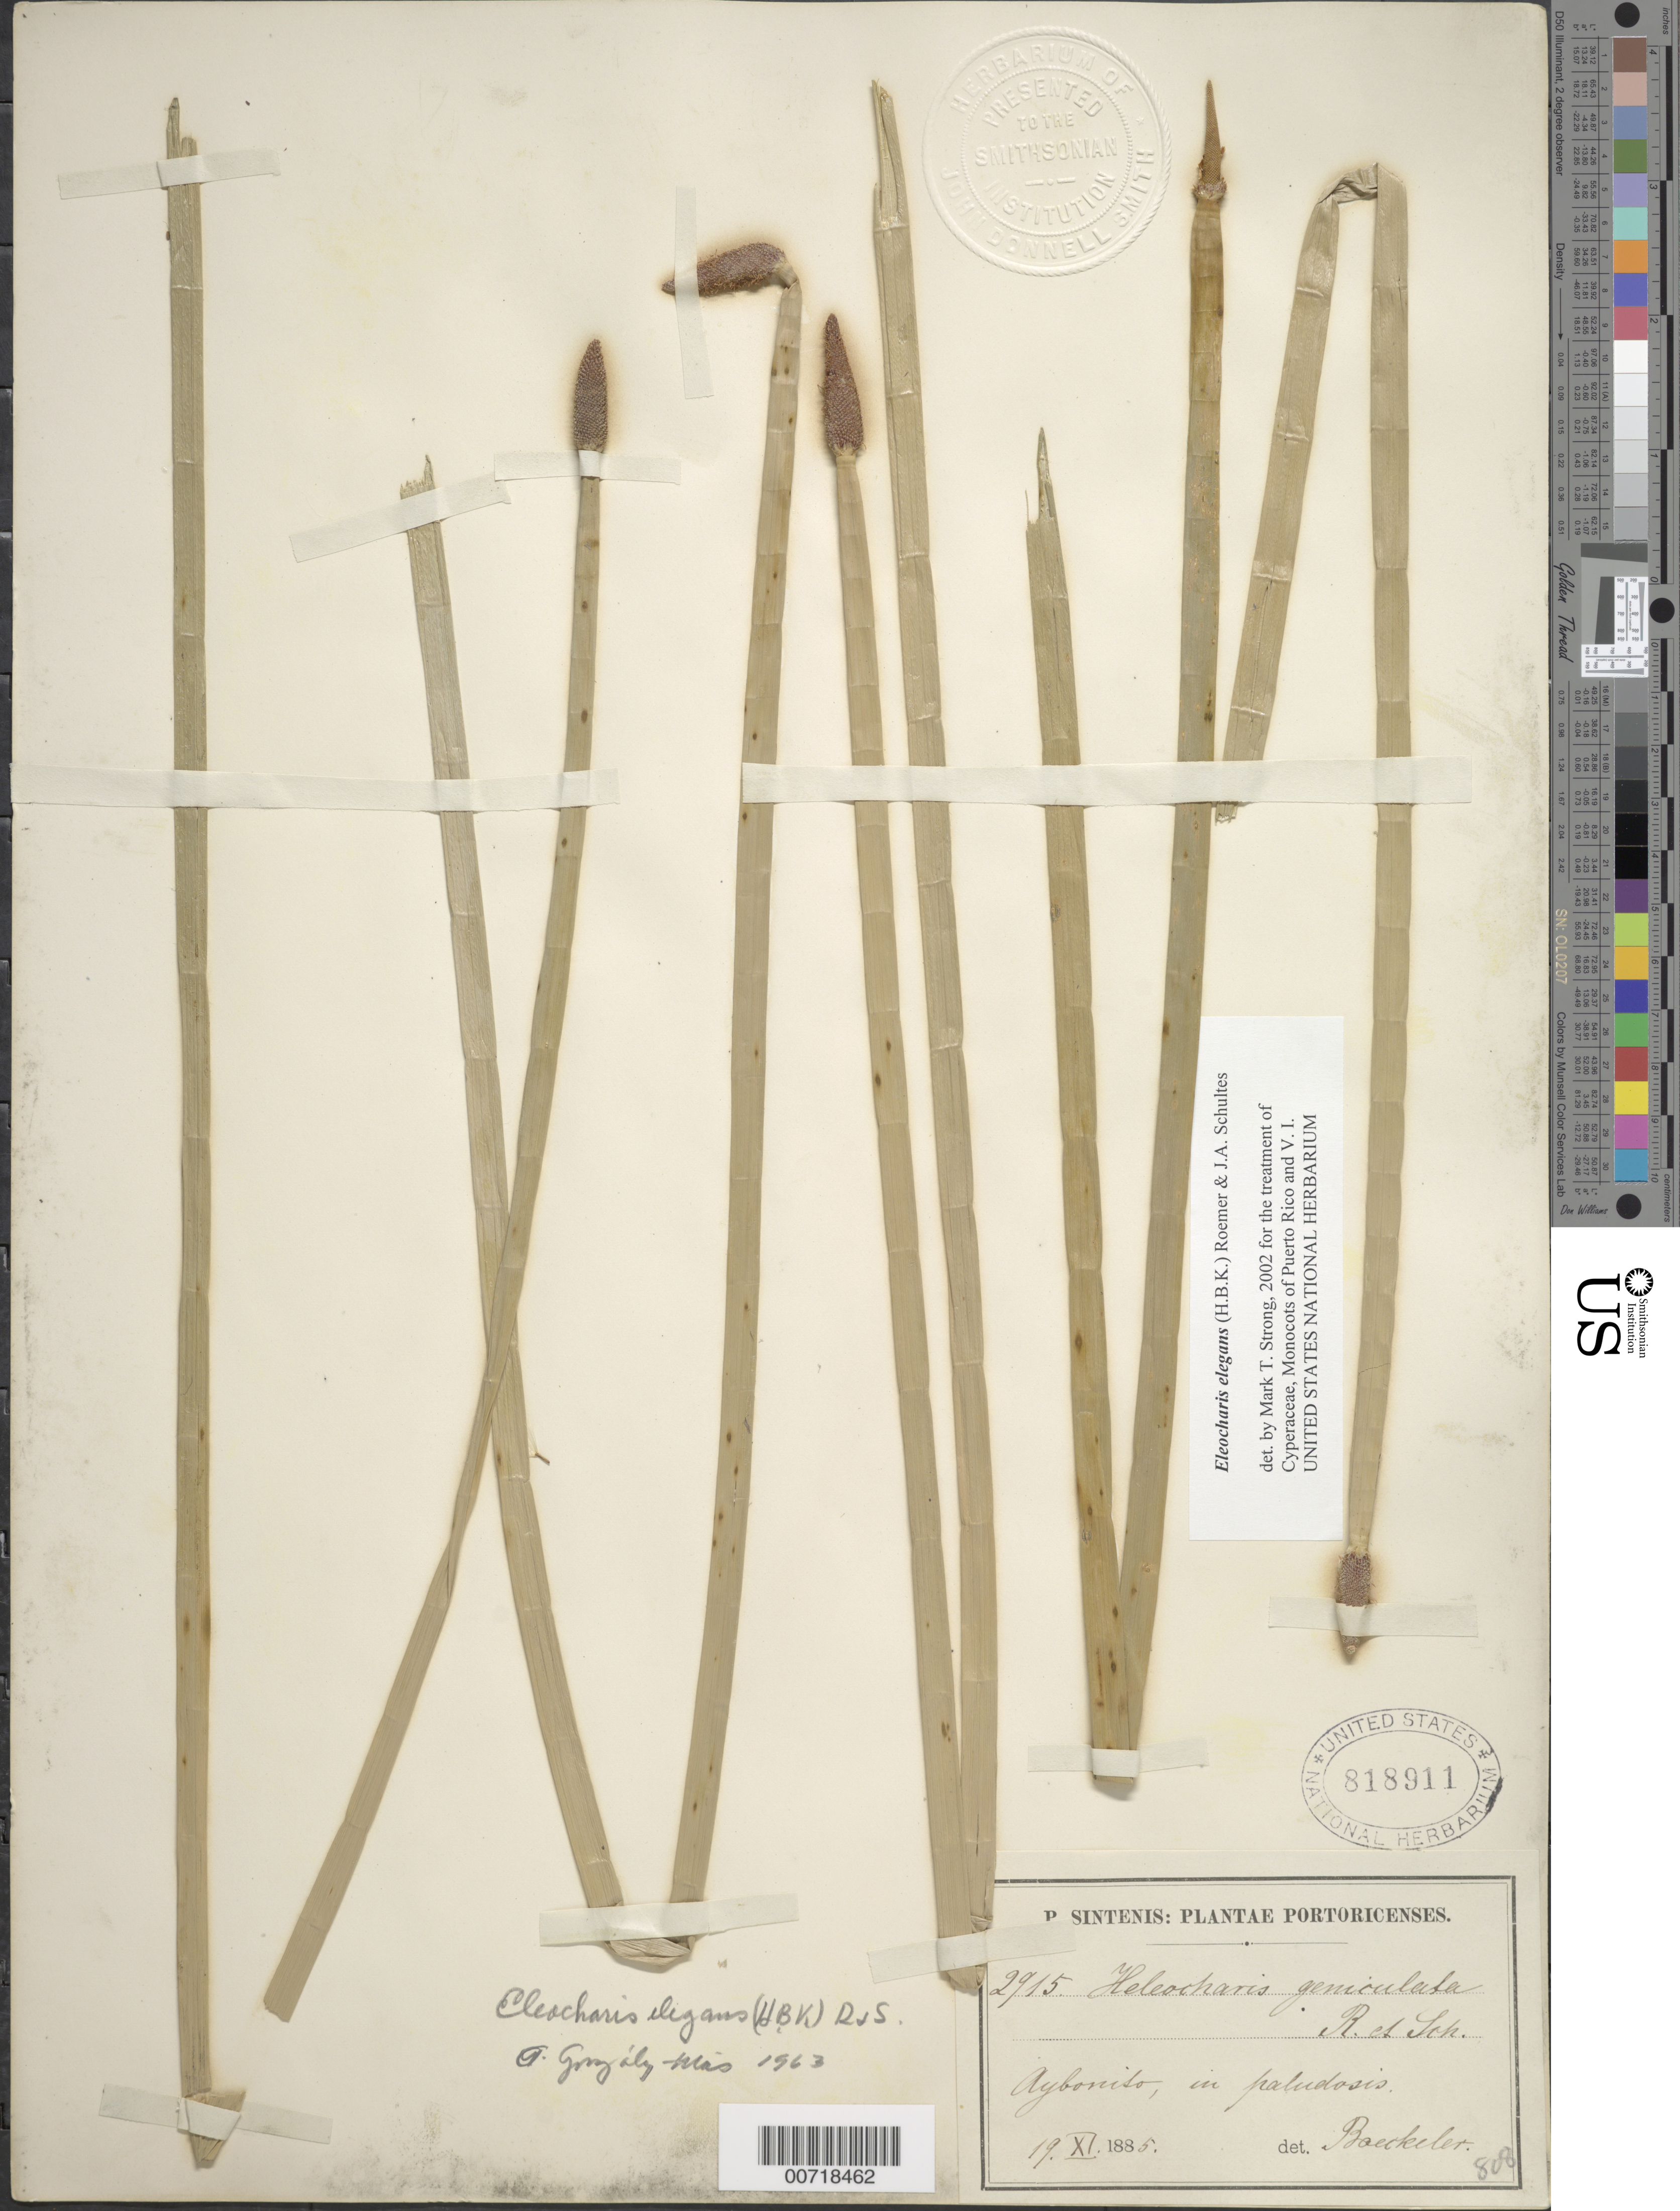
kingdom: Plantae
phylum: Tracheophyta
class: Liliopsida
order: Poales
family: Cyperaceae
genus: Eleocharis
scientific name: Eleocharis elegans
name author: (Kunth) Roem. & Schult.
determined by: Strong, M. T., (US), Smithsonian Institution - National Museum of Natural History (UNITED STATES)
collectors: P. Sintenis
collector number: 2915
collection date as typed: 19 Nov 1885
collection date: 1885-11-19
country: Puerto Rico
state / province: Abonito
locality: Aibonito.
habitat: In paludosis.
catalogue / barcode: US 818911